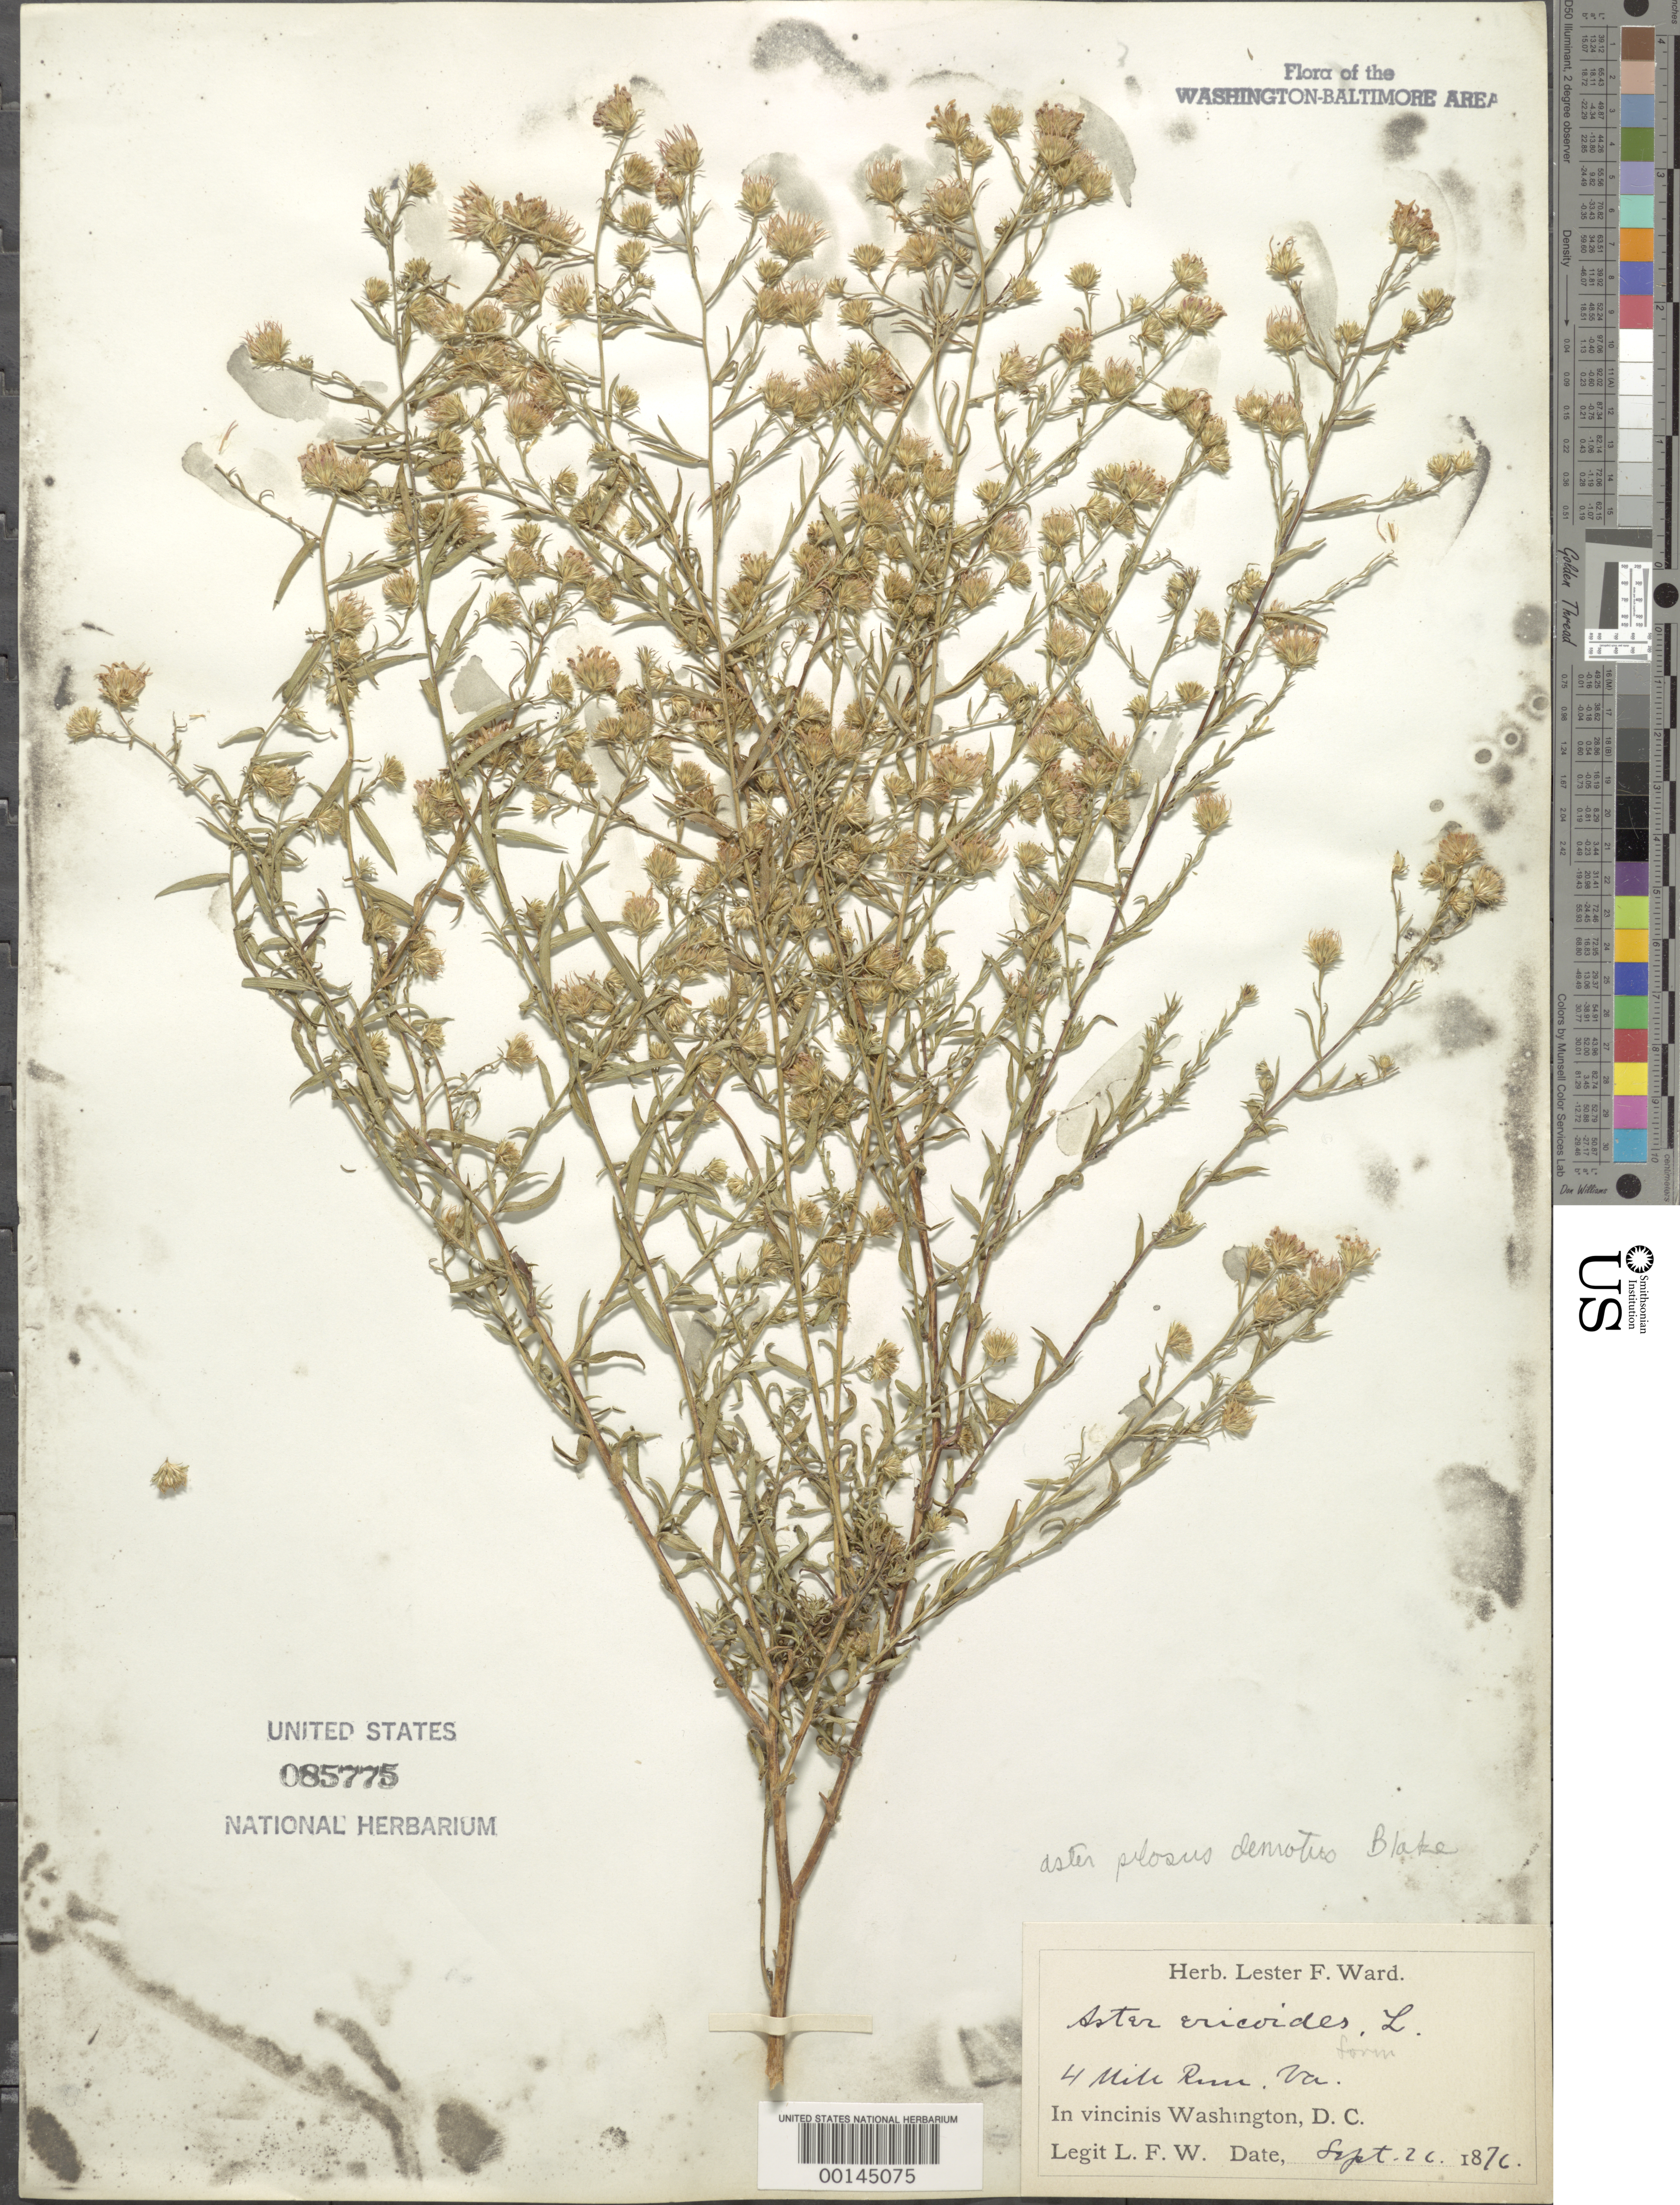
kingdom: Plantae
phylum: Tracheophyta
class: Magnoliopsida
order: Asterales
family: Asteraceae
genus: Symphyotrichum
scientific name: Symphyotrichum pilosum var. pringlei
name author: (A. Gray) G.L. Nesom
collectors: L. F. Ward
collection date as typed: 26 Sep 1876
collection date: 1876-09-26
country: United States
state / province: Virginia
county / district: Fairfax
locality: Four Mile Run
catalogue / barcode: US 85775